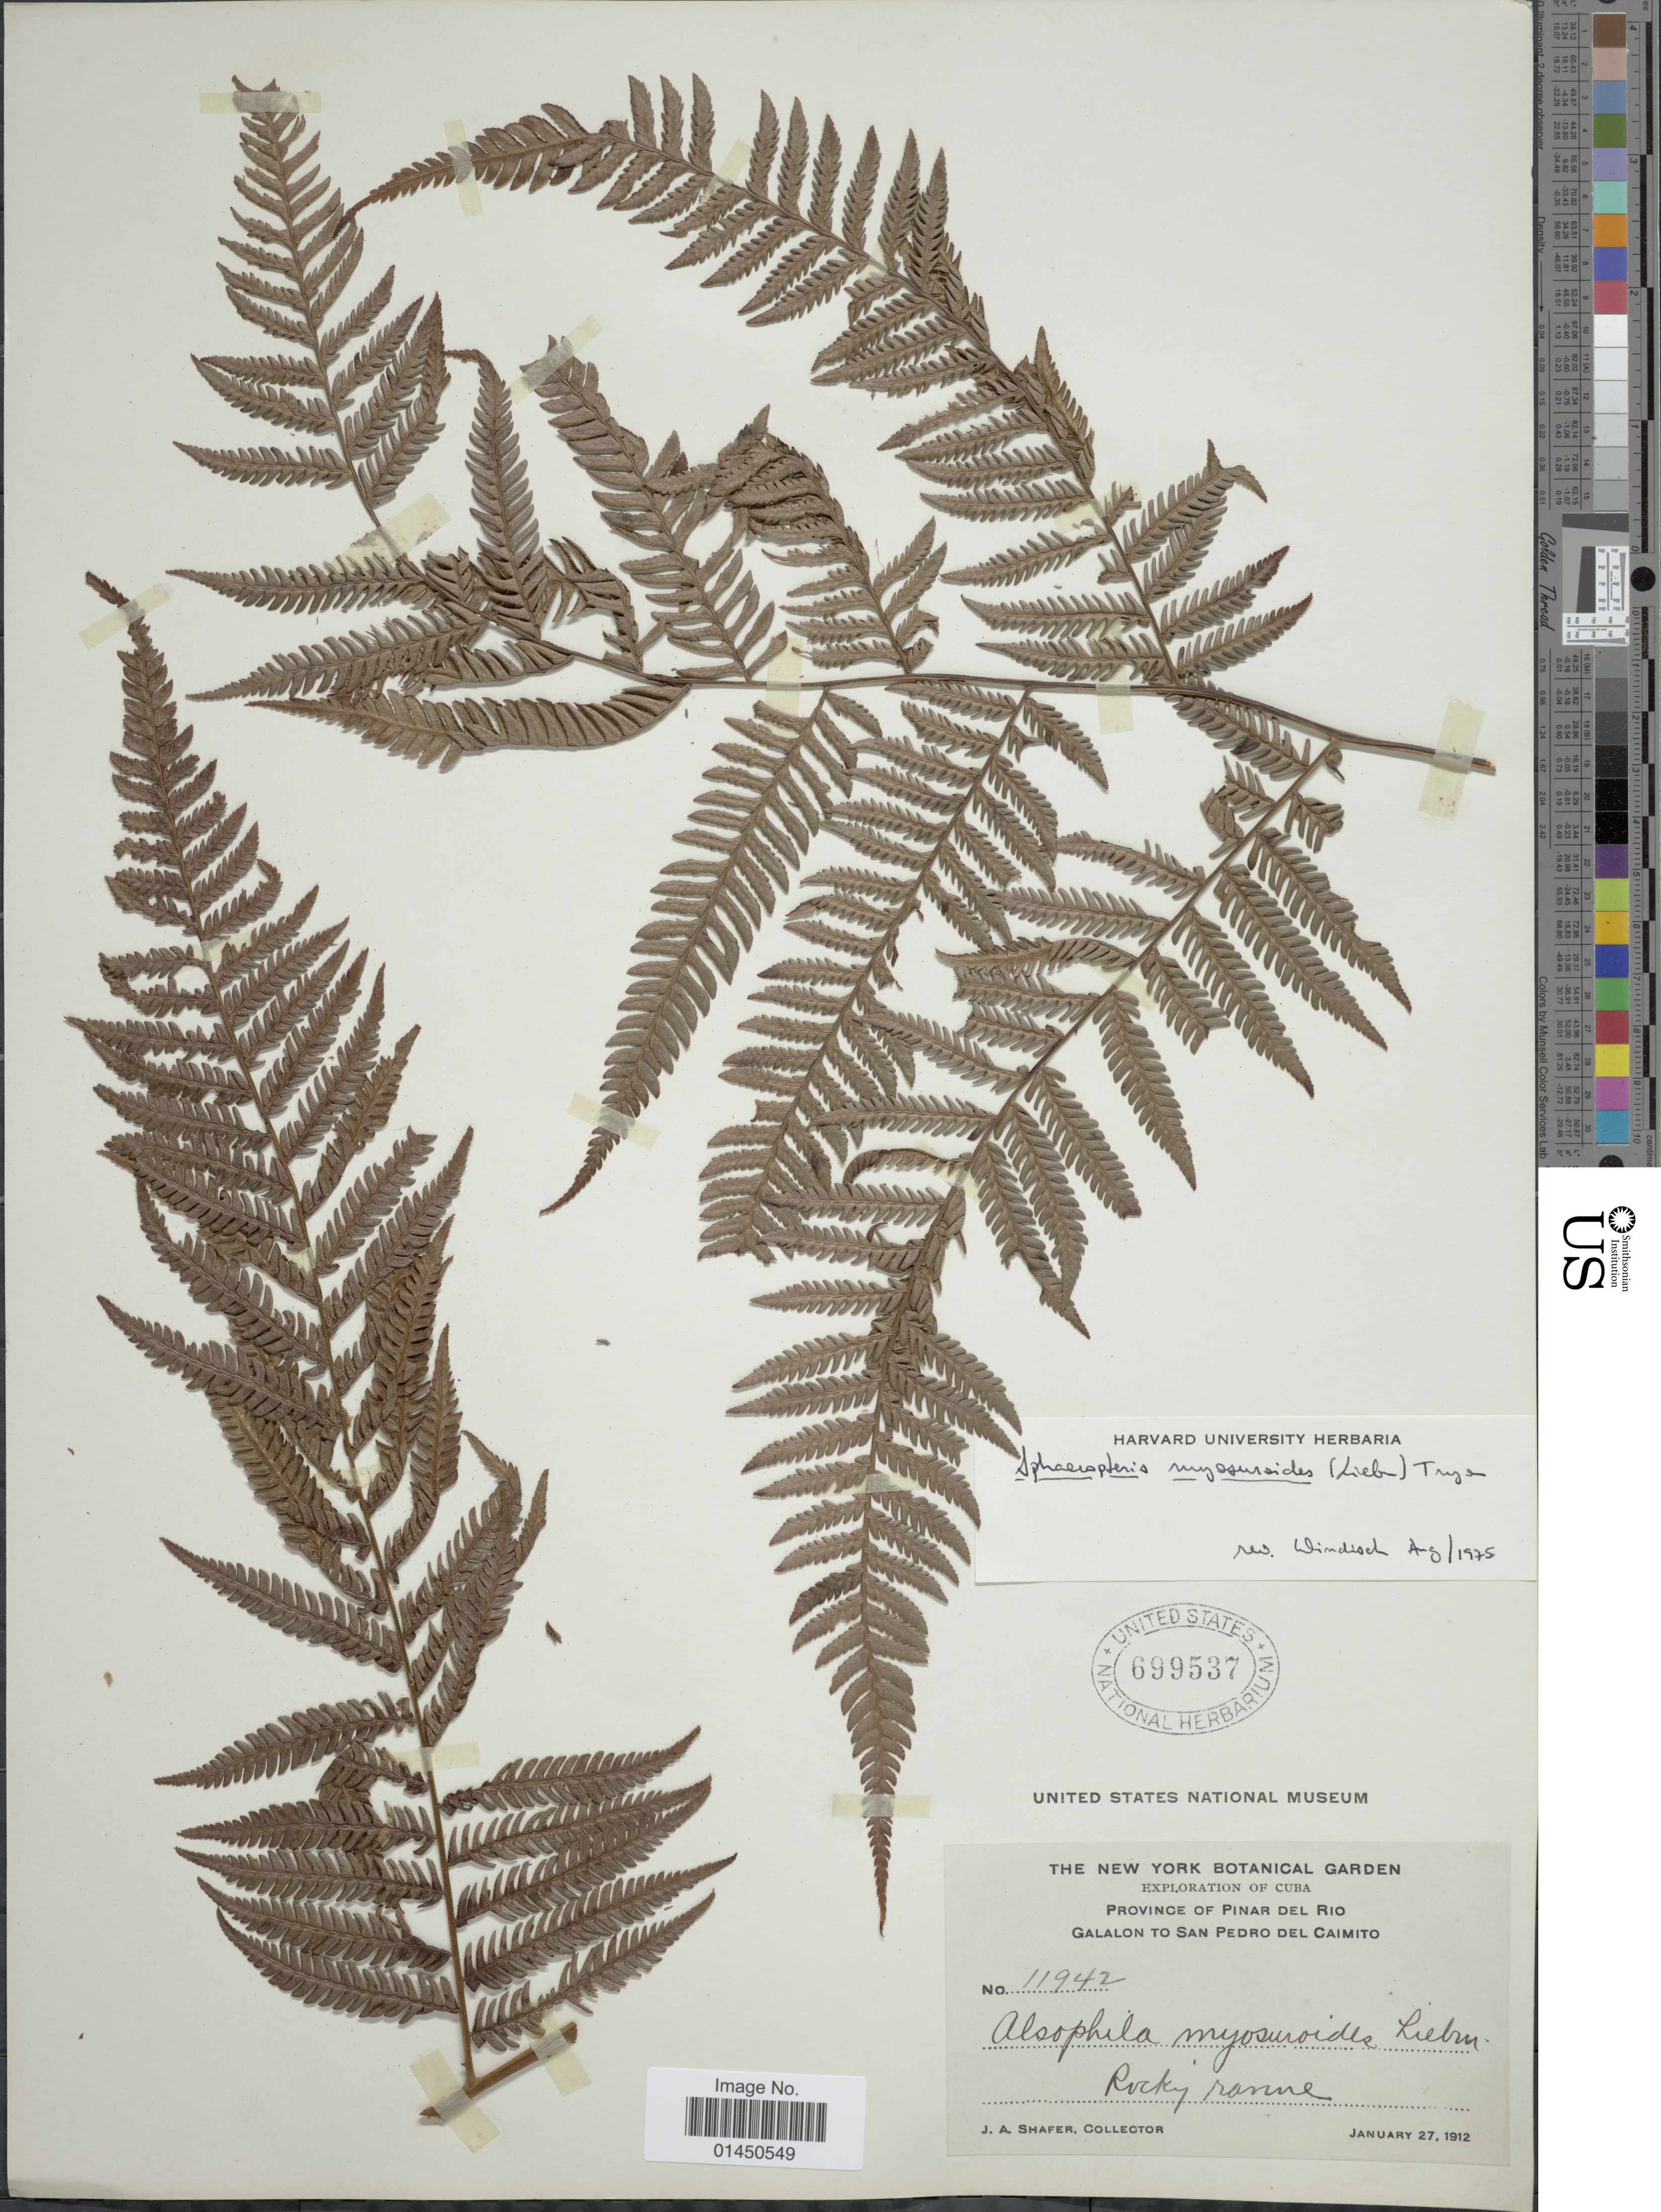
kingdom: Plantae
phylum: Tracheophyta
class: Polypodiopsida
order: Cyatheales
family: Cyatheaceae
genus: Cyathea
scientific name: Cyathea myosuriodes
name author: (Liebm.) Domin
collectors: J. A. Shafer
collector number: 11942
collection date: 1912-01-27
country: Cuba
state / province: Pinar del Río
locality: Galalon to San Pedro del Caimito, rocky ravine.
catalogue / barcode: US 699537